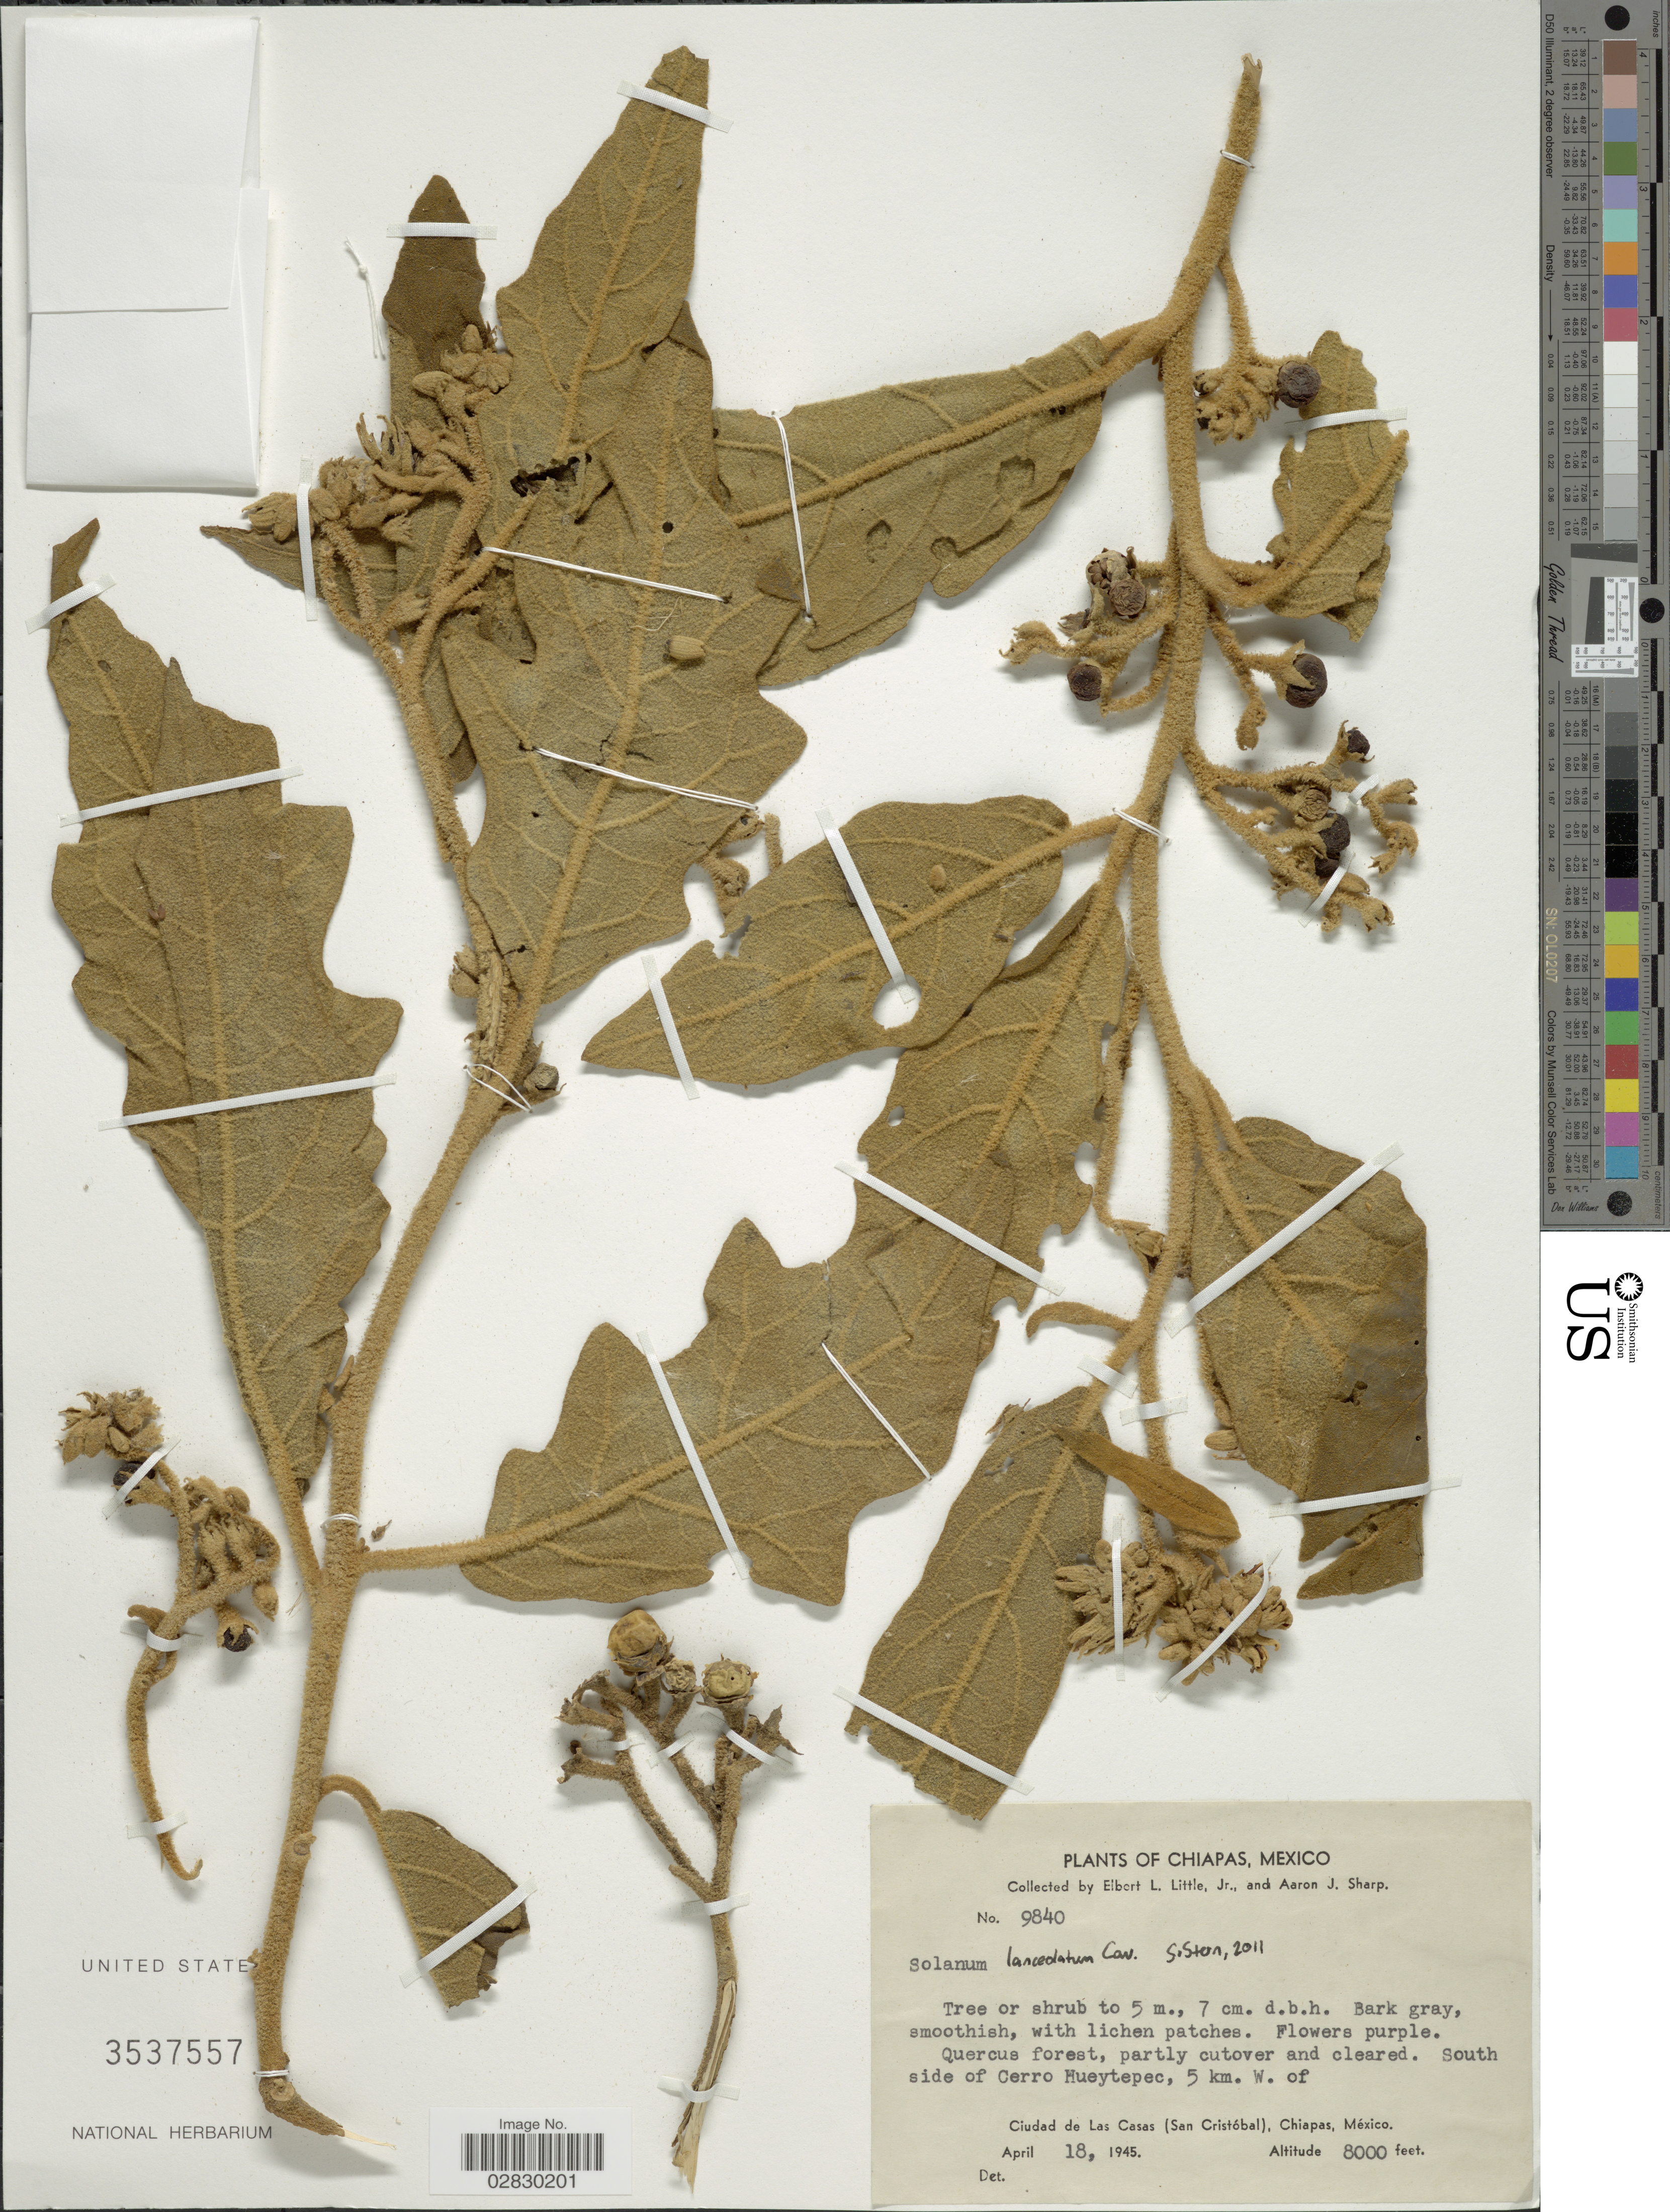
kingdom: Plantae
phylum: Tracheophyta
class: Magnoliopsida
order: Solanales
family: Solanaceae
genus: Solanum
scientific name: Solanum lanceolatum Berthault, nom. illeg.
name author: Berthault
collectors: E. L. Little & Mrs A. J. Sharp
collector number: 9840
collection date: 1945-04-18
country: Mexico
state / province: Chiapas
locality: South side of Cerro Hueytepec, 5 km. W. of Ciudad de Las Casas (San Cristóbal).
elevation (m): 2438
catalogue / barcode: US 3537557